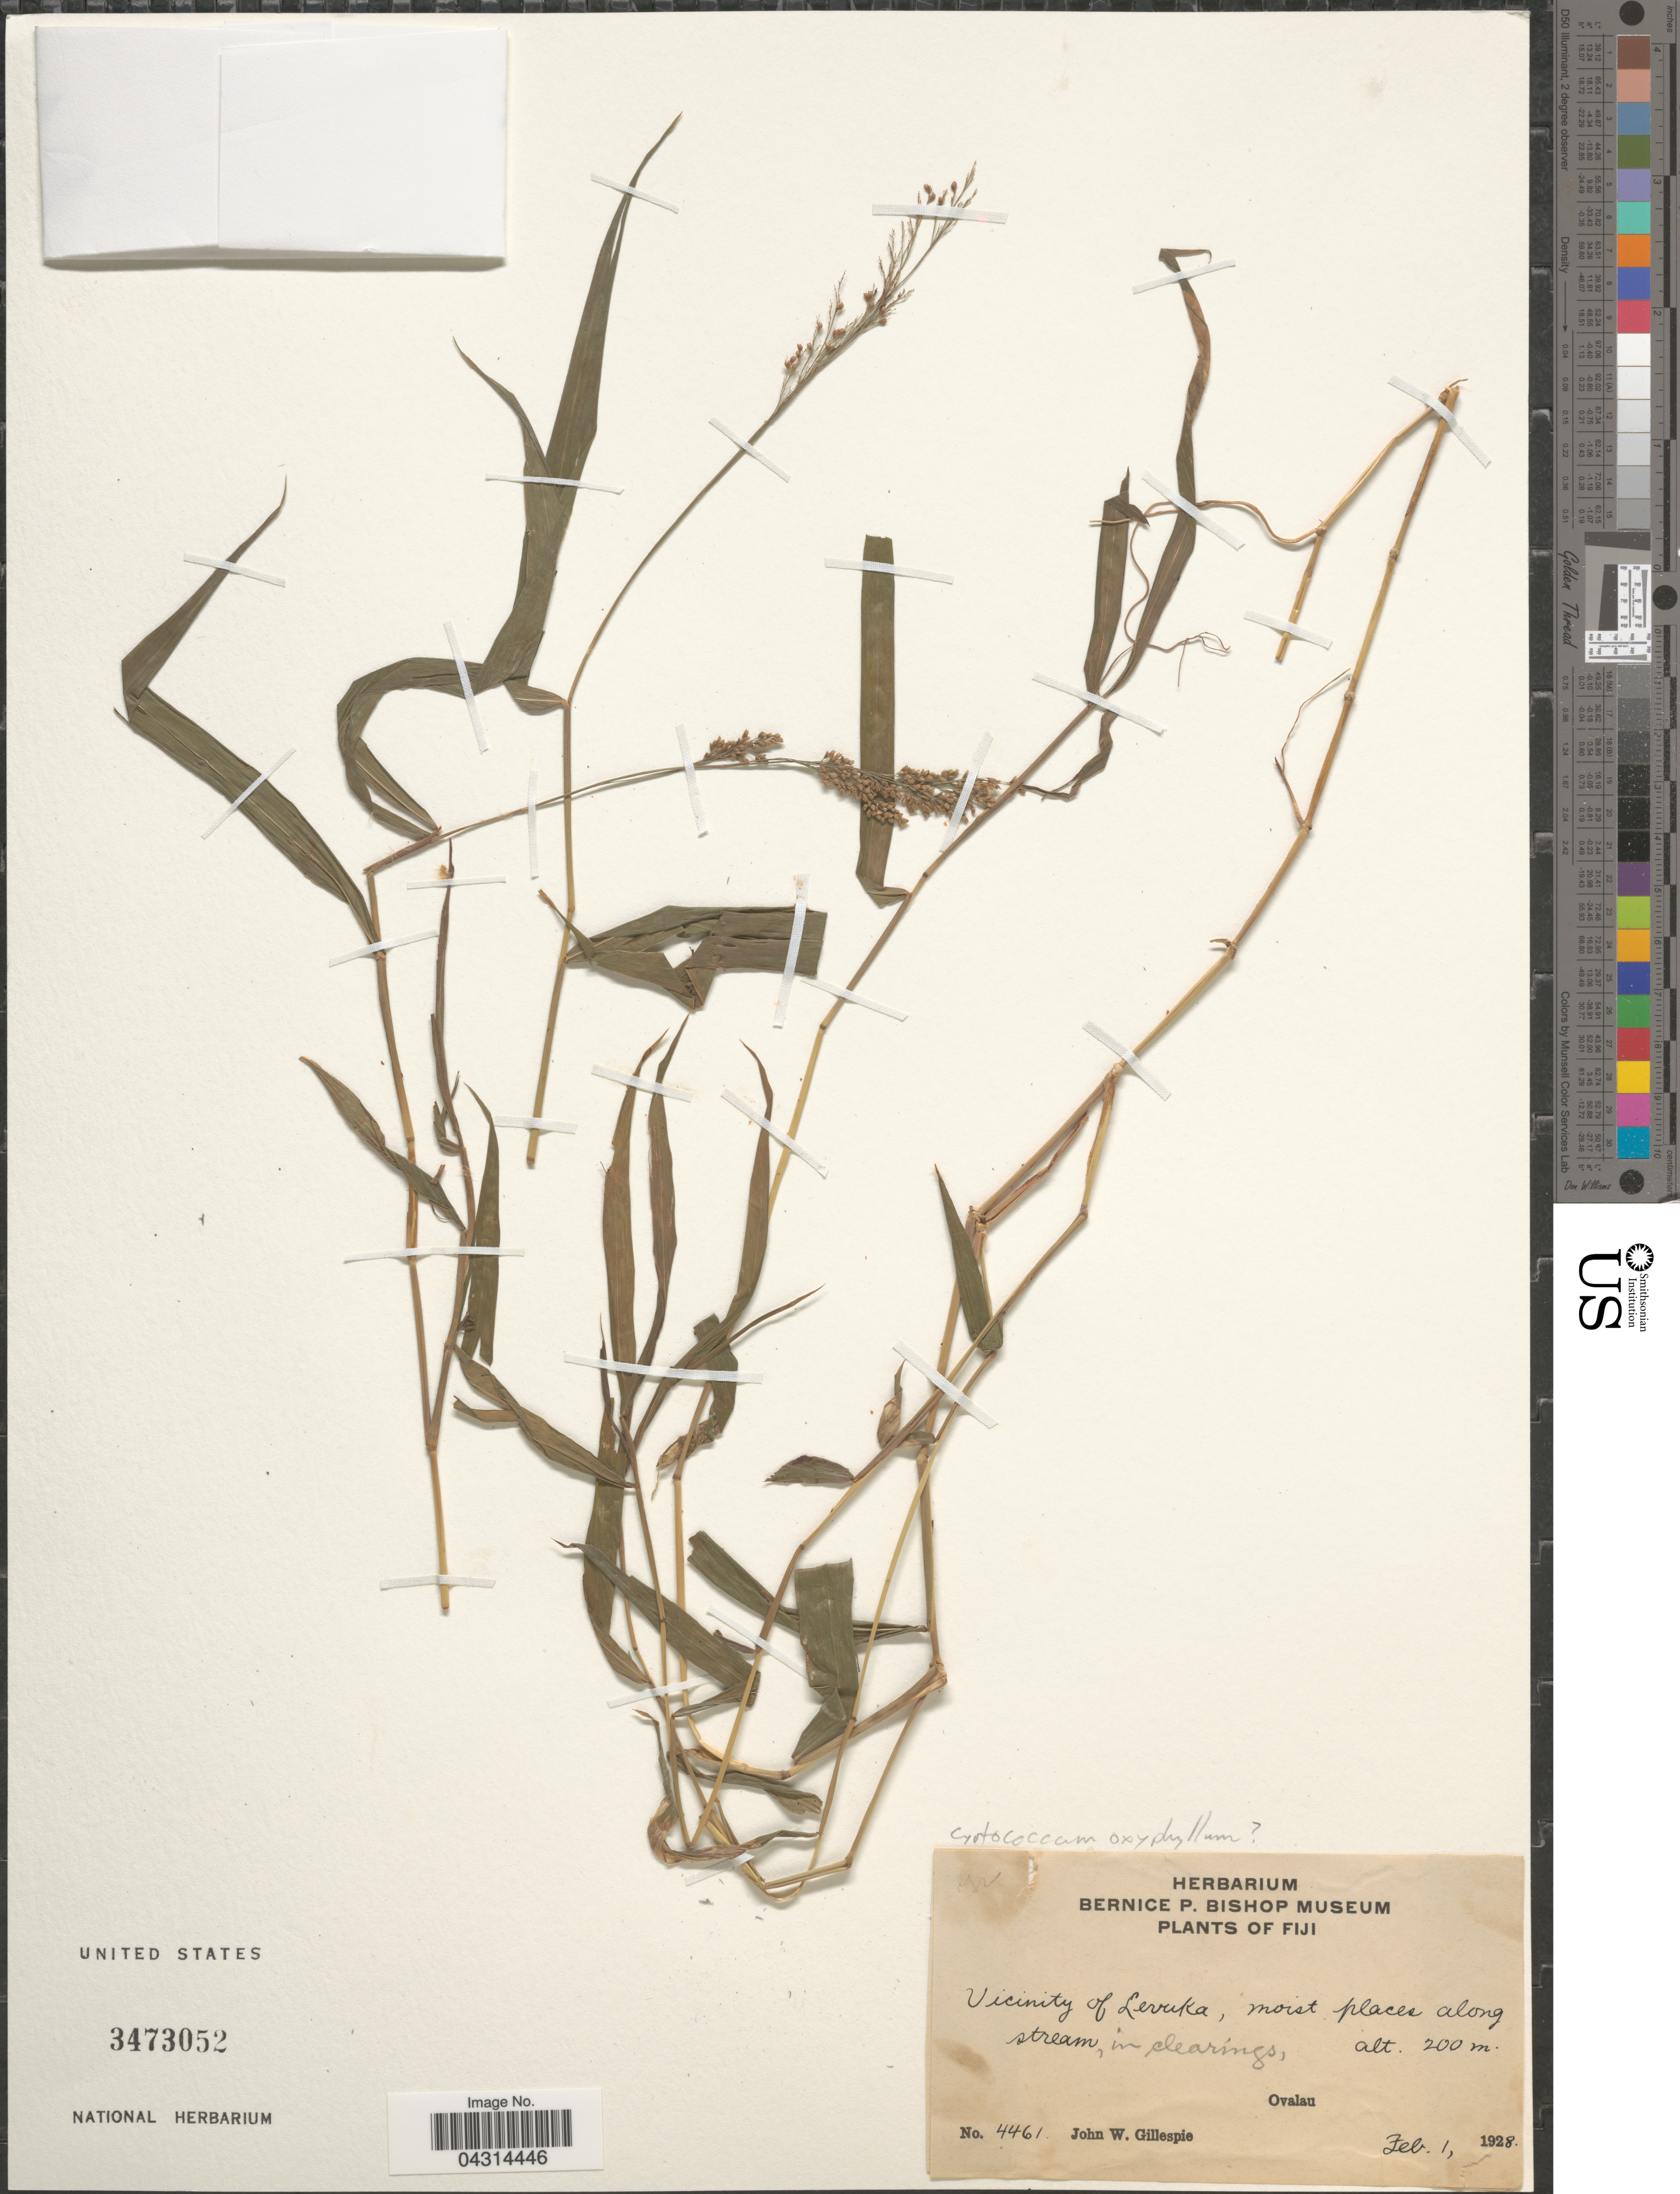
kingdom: Plantae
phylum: Tracheophyta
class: Liliopsida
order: Poales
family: Poaceae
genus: Cyrtococcum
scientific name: Cyrtococcum oxyphyllum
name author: (Steud.) Stapf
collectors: J. W. Gillespie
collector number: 4461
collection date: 1928-02-01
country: Fiji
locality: Vicinity of Levuka, moist places along stream, in clearings. Ovalau.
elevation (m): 200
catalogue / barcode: US 3473052